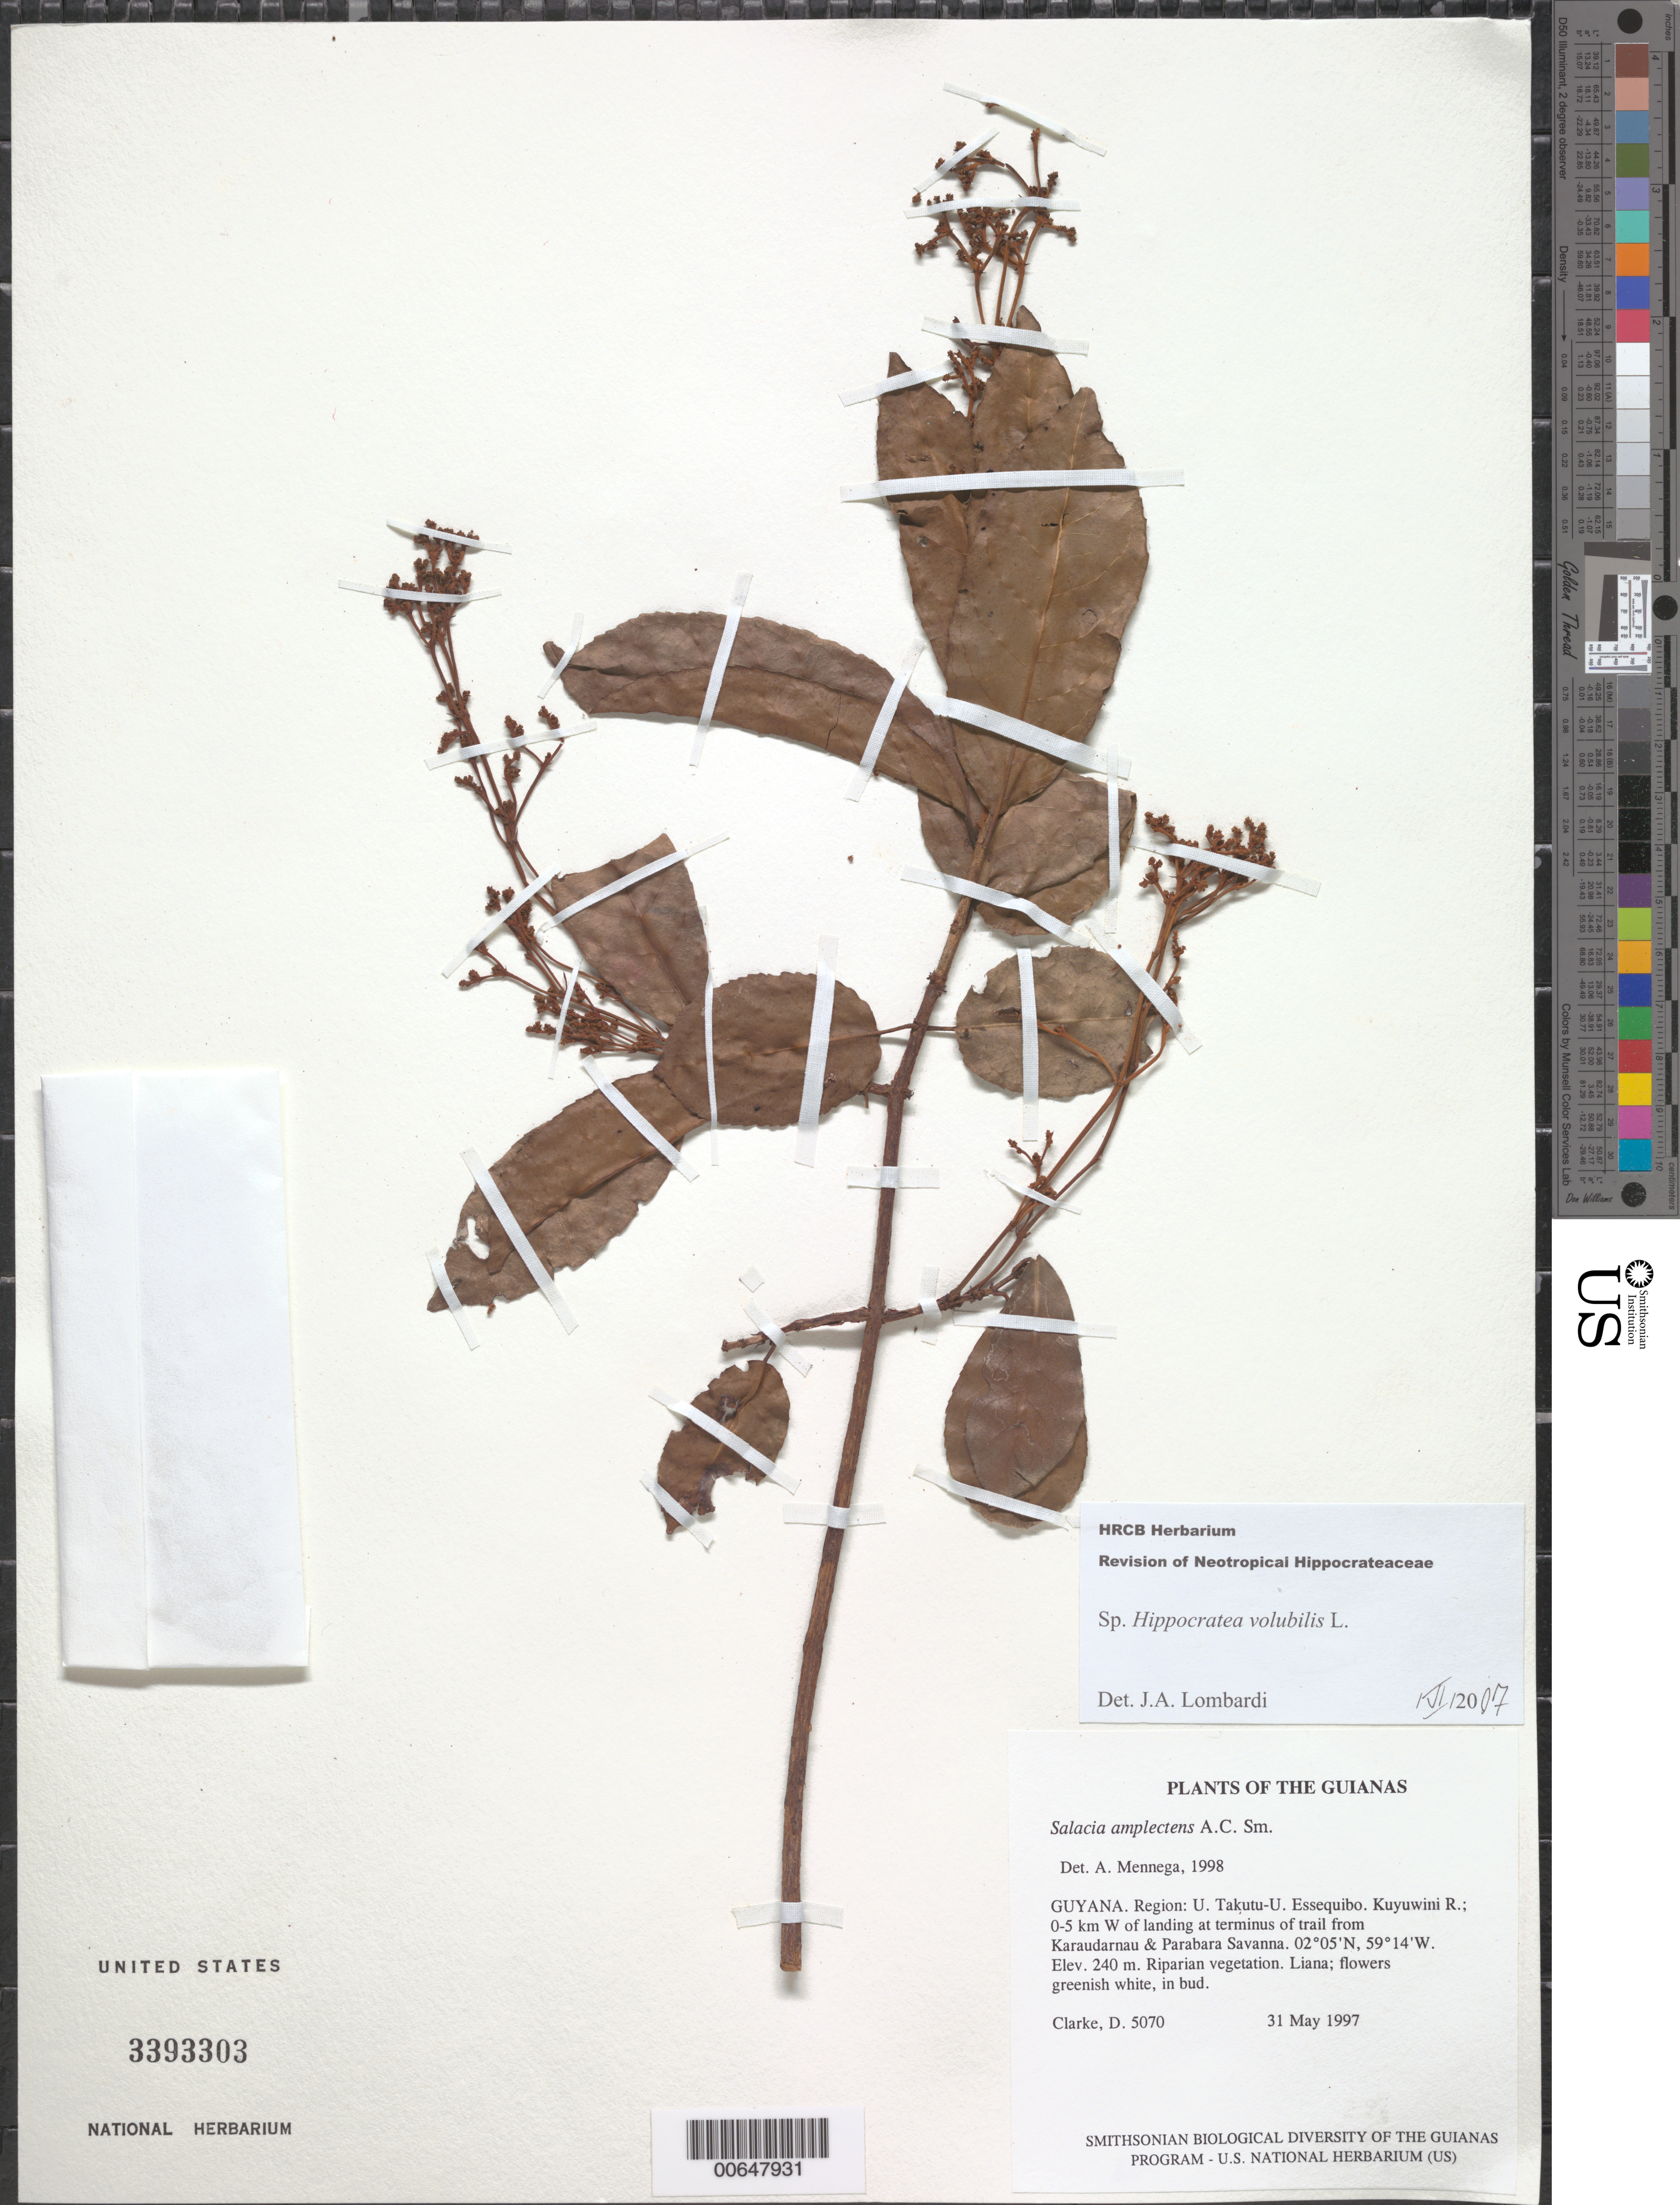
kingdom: Plantae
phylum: Tracheophyta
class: Magnoliopsida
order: Celastrales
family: Celastraceae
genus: Hippocratea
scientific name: Hippocratea volubilis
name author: L.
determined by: Lombardi, Julio A.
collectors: H. D. Clarke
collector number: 5070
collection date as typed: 31 May 1997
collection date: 1997-05-31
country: Guyana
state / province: U. Takutu-U. Essequibo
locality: Kuyuwini R.; 0-5 km W of landing at terminus of trail from Karaudarnau & Parabara Savanna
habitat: Riparian vegetation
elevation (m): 240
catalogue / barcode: US 3393303